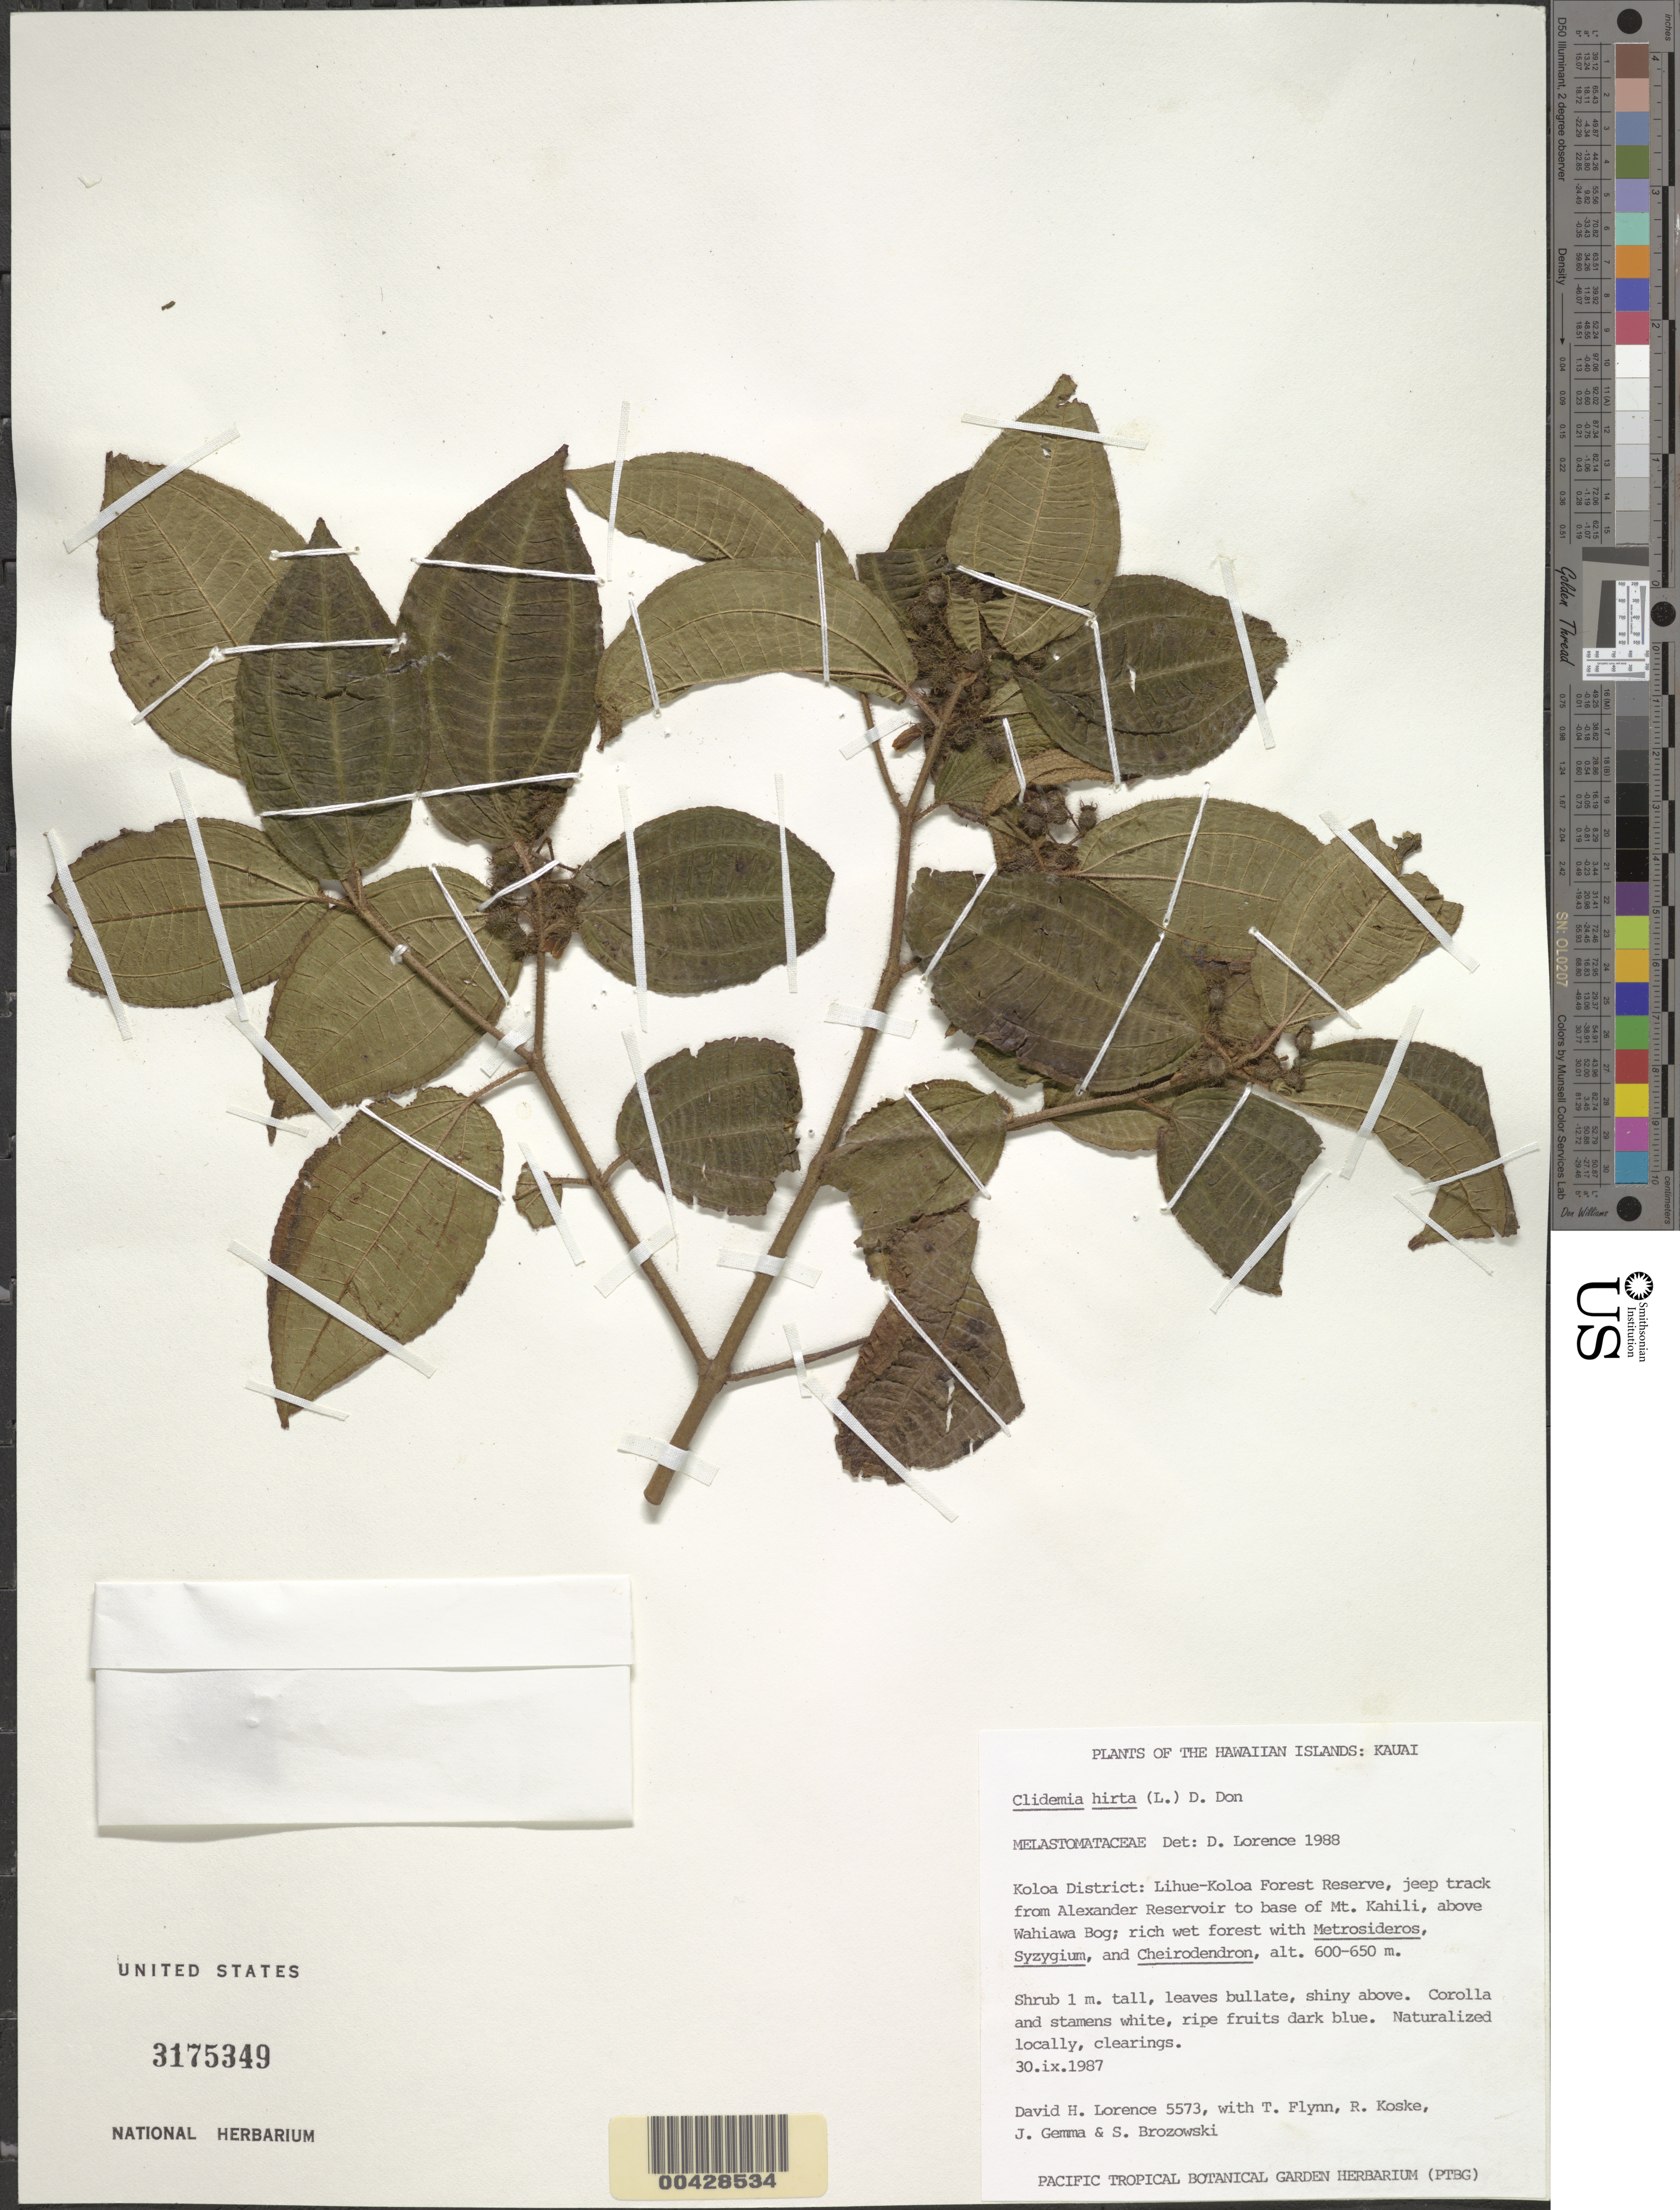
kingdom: Plantae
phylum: Tracheophyta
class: Magnoliopsida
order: Myrtales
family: Melastomataceae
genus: Miconia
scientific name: Miconia crenata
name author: (Vahl) Michelang.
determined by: Wagner, W. L., (BOT), Smithsonian Institution - National Museum of Natural History (UNITED STATES)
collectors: D. Lorence, T. W. Flynn, R. Koske, J. Gemma & S. Brozowski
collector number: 5573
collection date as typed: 30 Sep 1987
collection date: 1987-09-30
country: United States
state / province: Hawaii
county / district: Kauai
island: Kaua'i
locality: Koloa Dist., Lihue-Koloa Forest Res., jeep track from Alexander Reservoir to base of Mount Kahili, above Wahiawa Bog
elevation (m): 600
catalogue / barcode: US 3175349